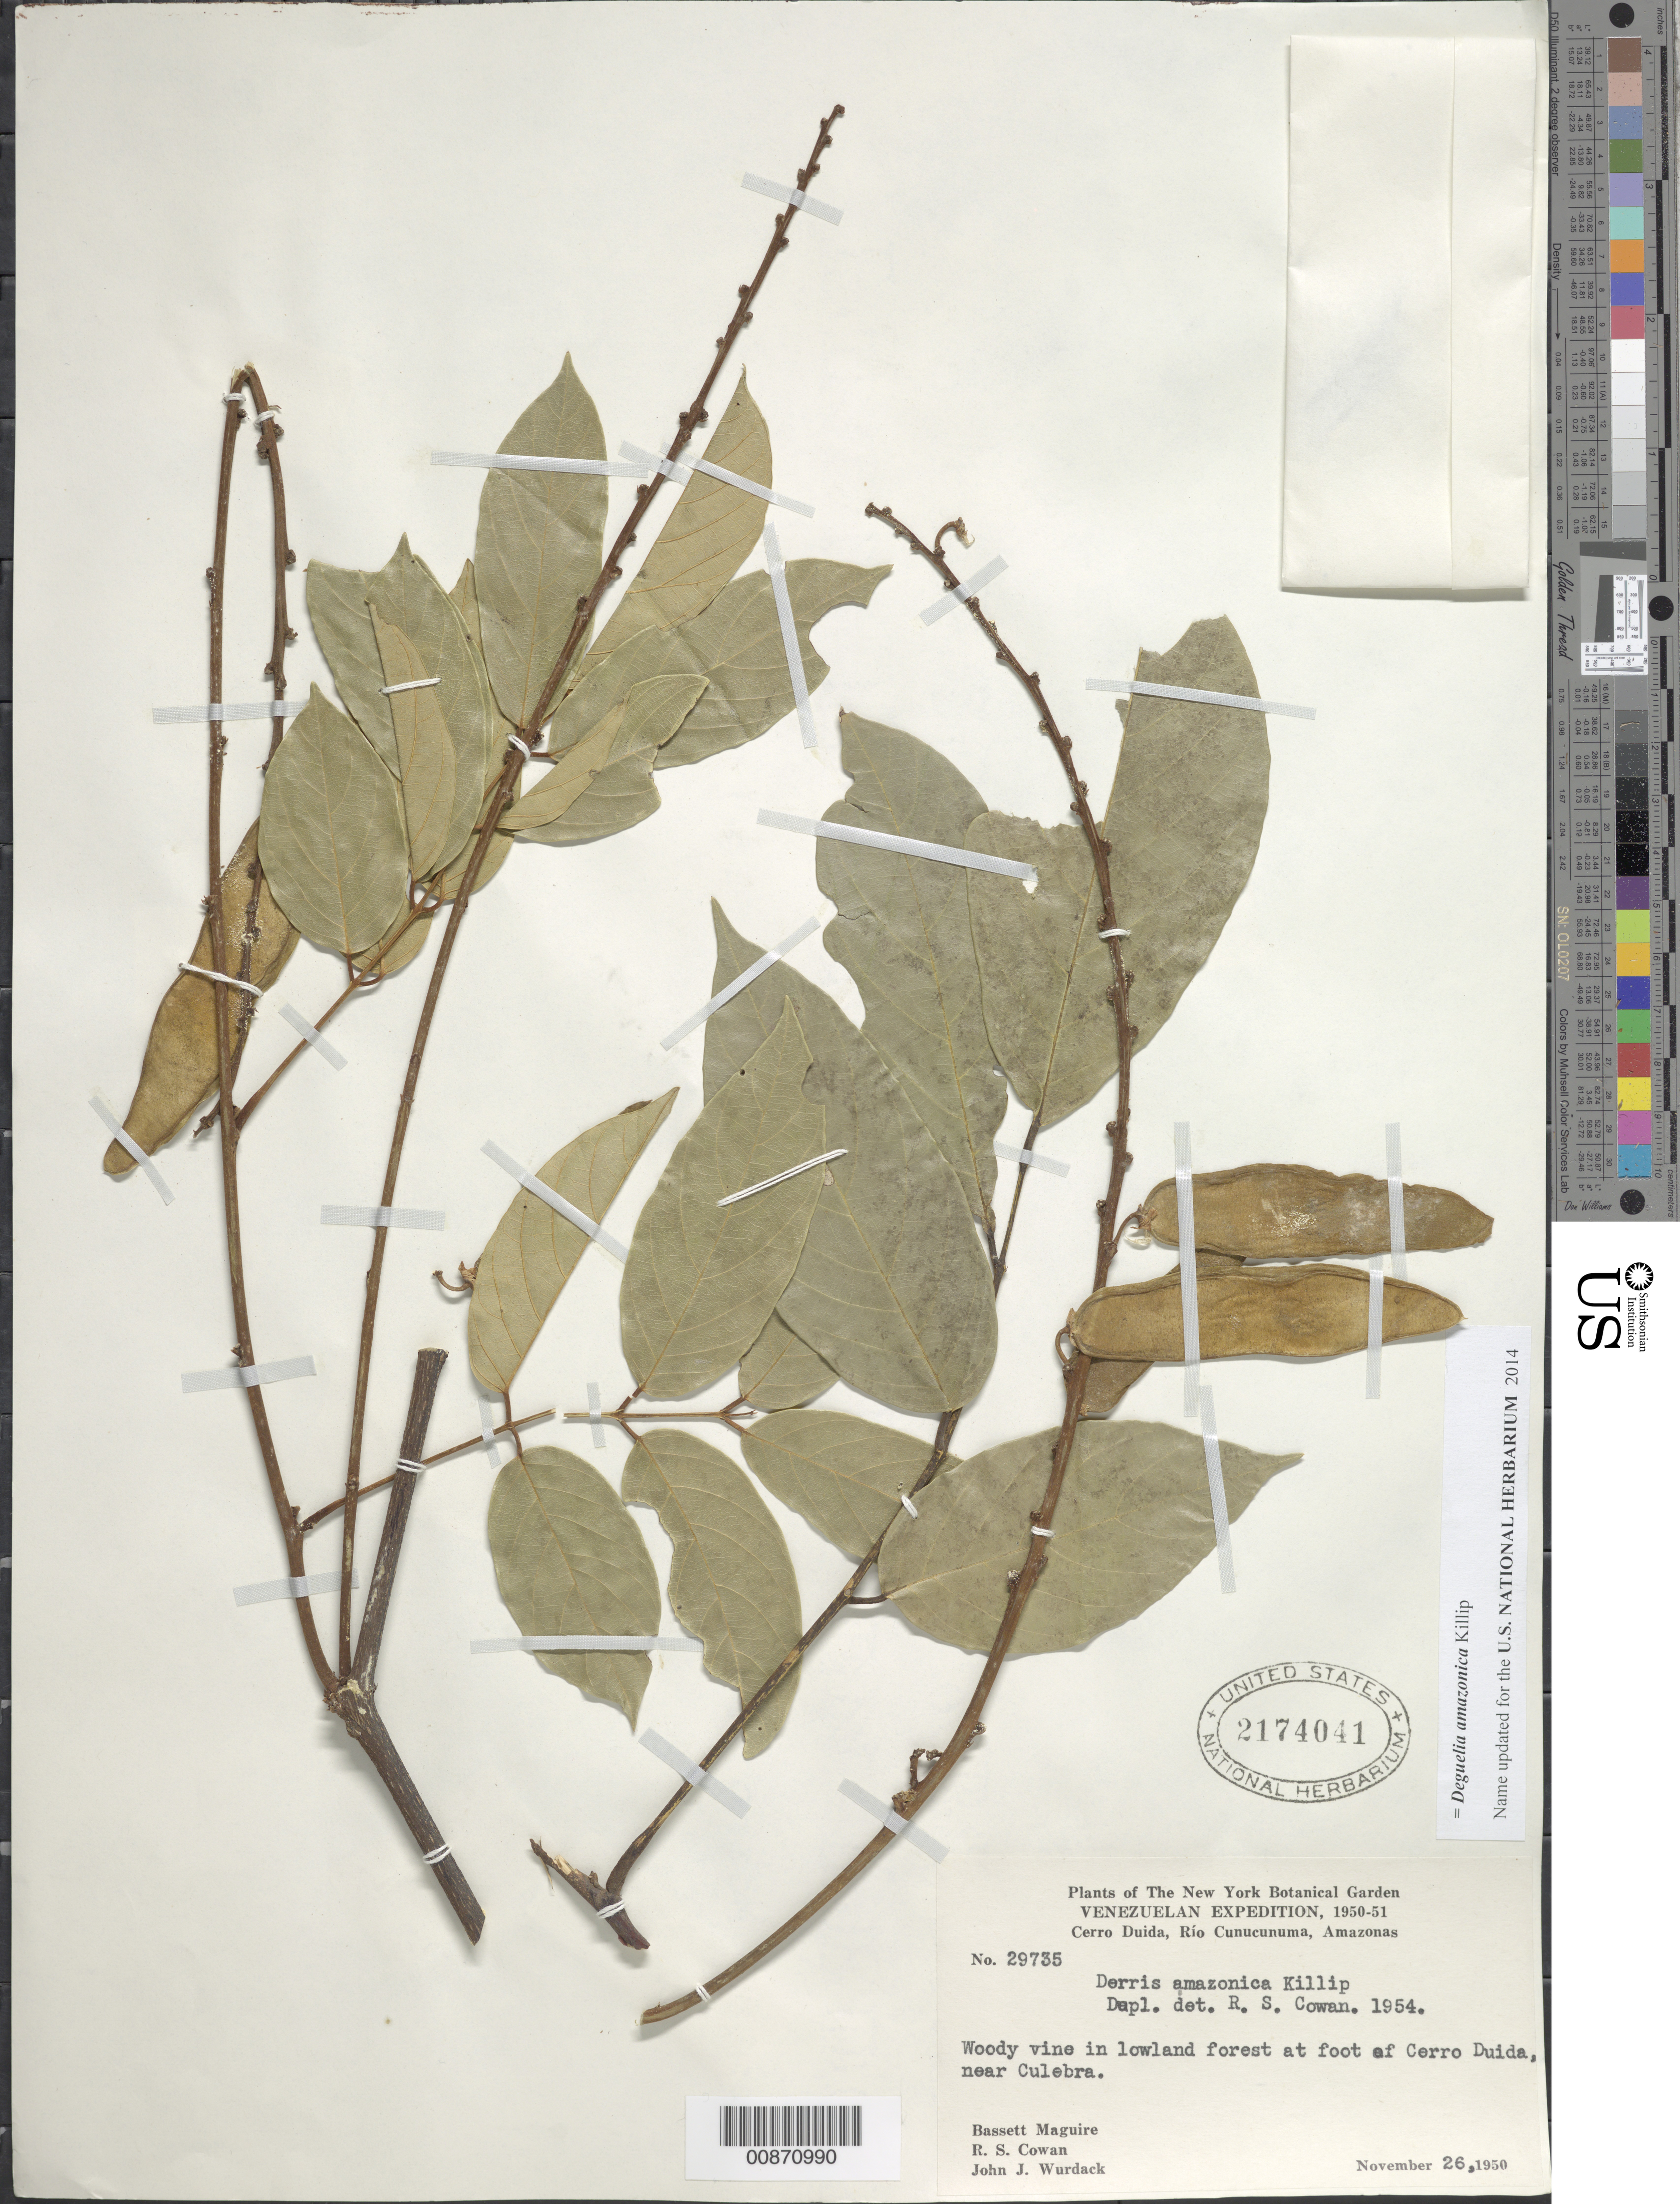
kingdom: Plantae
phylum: Tracheophyta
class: Magnoliopsida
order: Fabales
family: Fabaceae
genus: Deguelia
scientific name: Deguelia amazonica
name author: Killip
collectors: B. Maguire, R. S. Cowan & J. J. Wurdack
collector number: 29735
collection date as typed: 26-Nov-50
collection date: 1950-11-26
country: Venezuela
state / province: Amazonas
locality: Cerro Duida, Río Cunucunuma, foot of Cerro Duida near Culebra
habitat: Lowland forest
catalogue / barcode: US 2174041